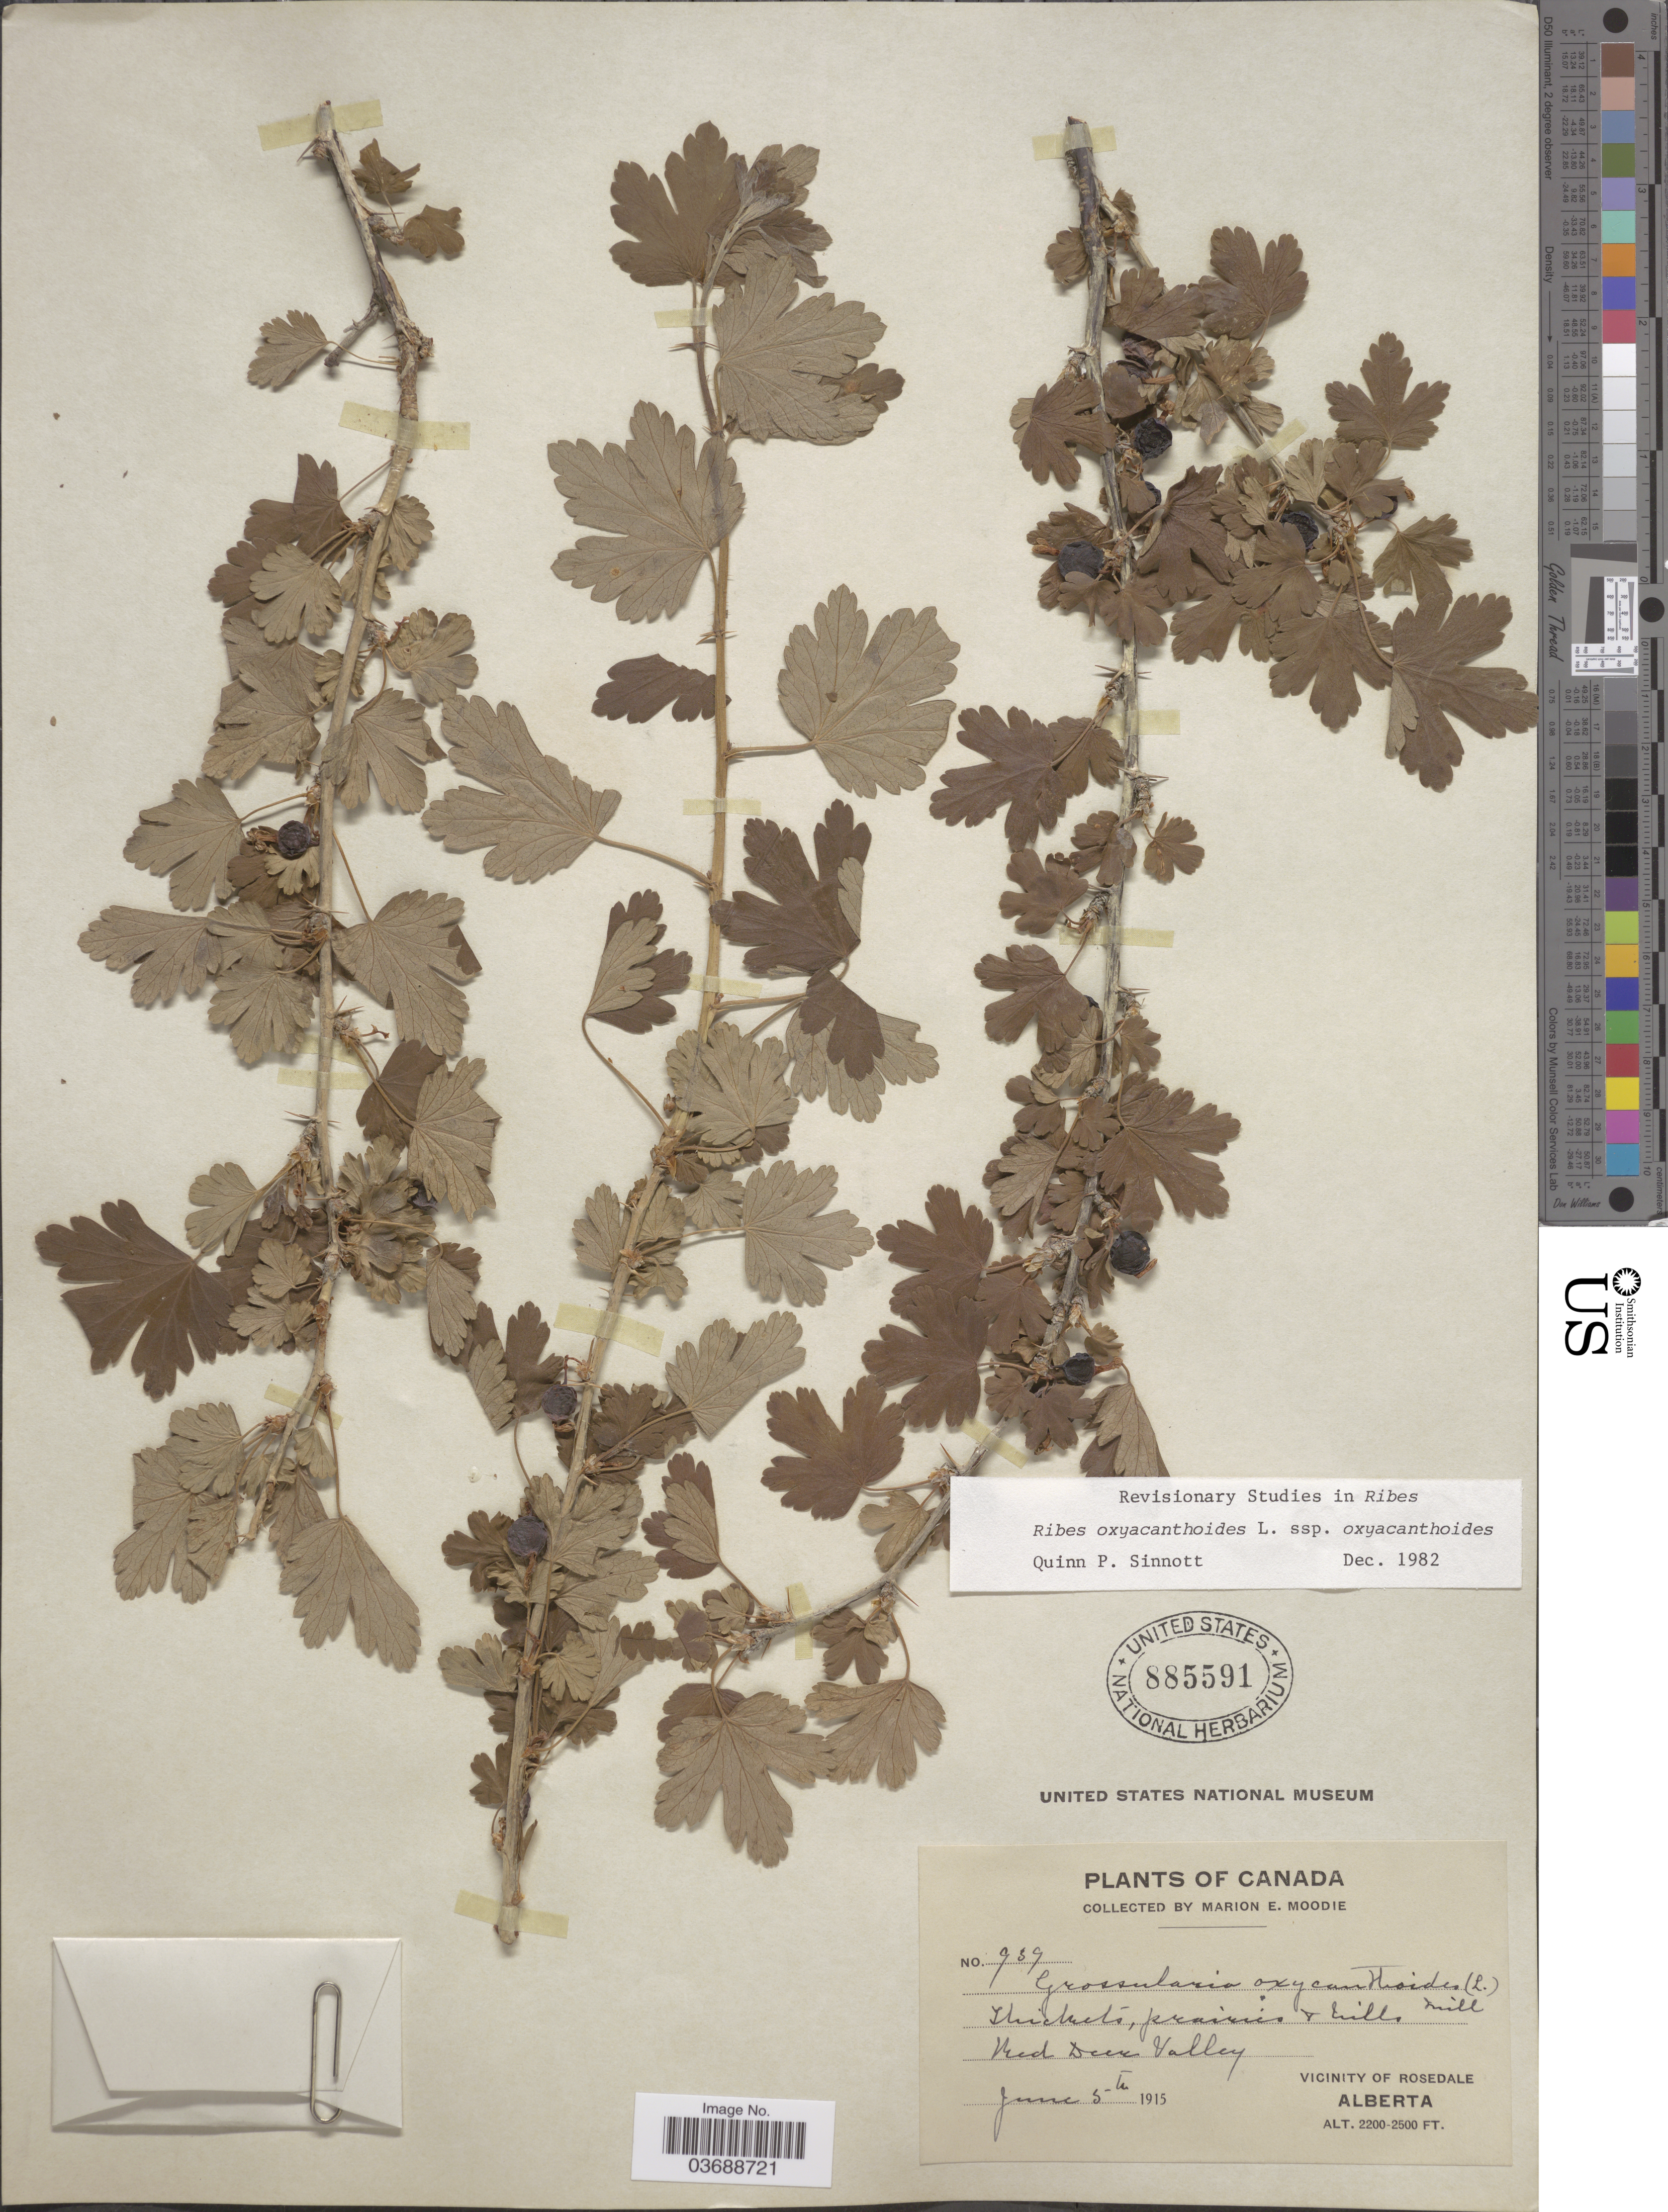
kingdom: Plantae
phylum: Tracheophyta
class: Magnoliopsida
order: Saxifragales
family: Grossulariaceae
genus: Ribes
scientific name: Ribes oxyacanthoides subsp. oxyacanthoides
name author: L.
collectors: M. E. Moodie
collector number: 939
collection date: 1915-06-05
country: Canada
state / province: Alberta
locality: Red Deer Valley. Vicinity of Rosedale.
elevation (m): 671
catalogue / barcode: US 885591